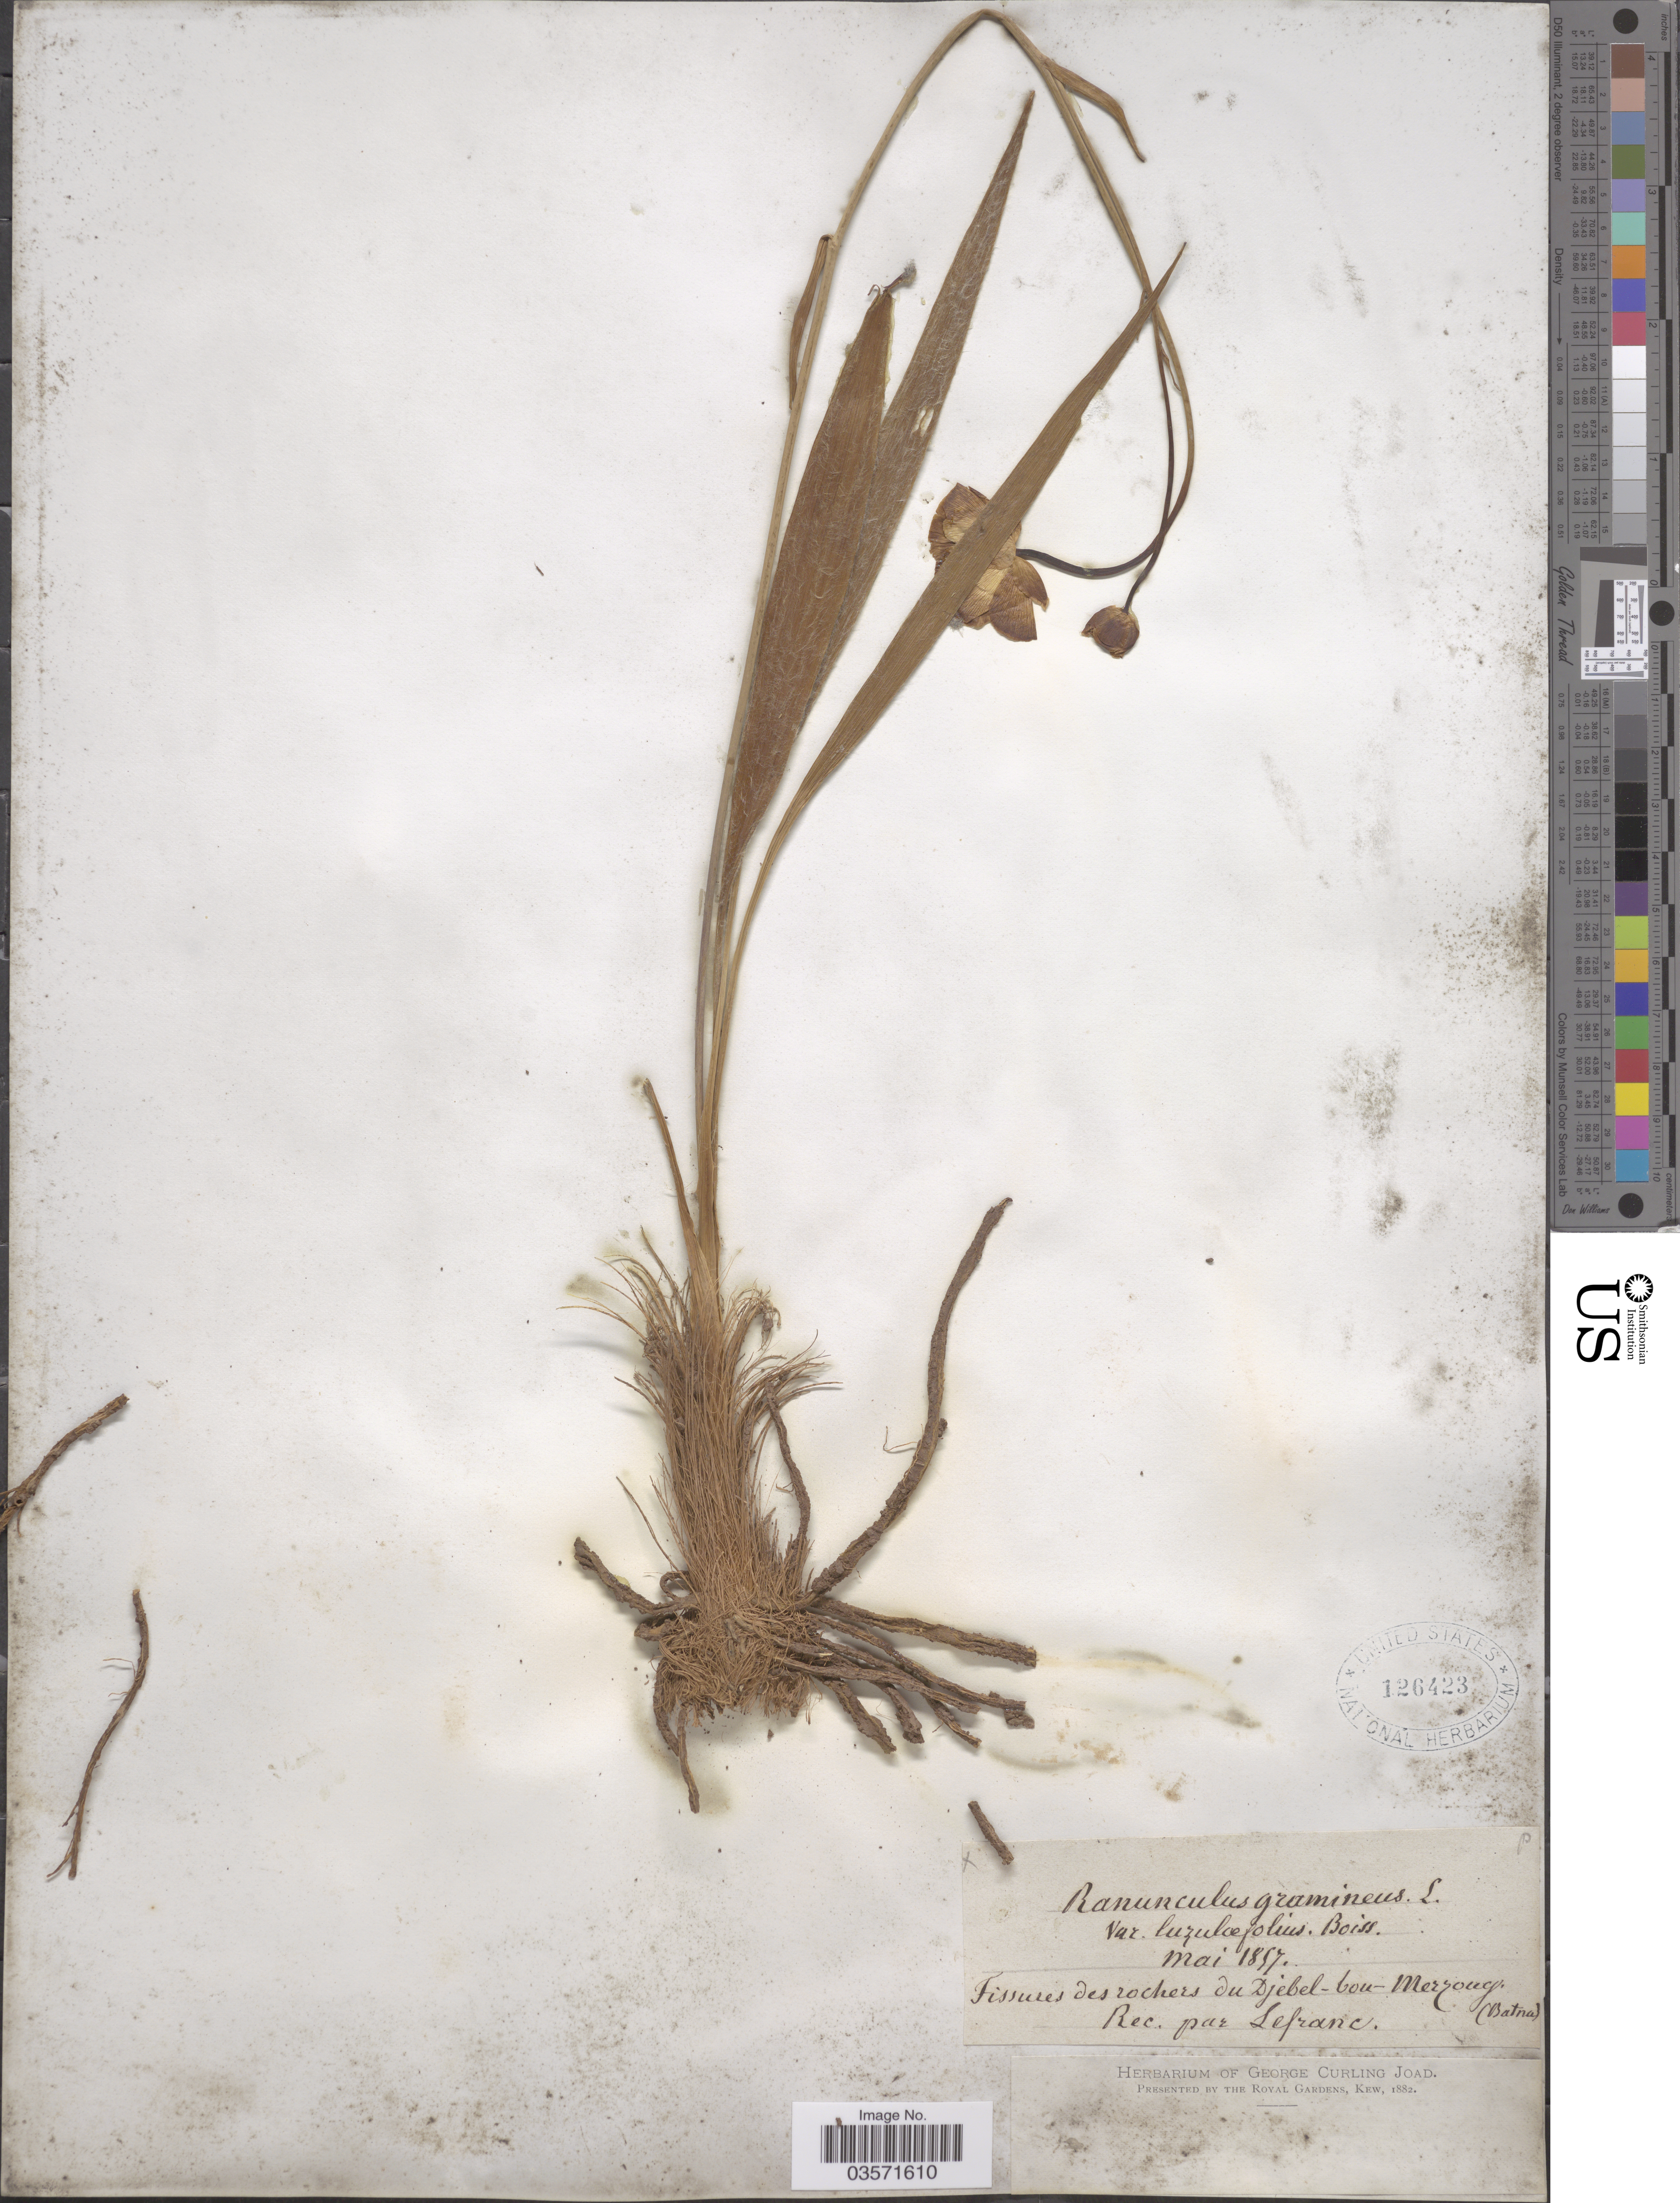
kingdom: Plantae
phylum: Tracheophyta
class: Magnoliopsida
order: Ranunculales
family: Ranunculaceae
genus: Ranunculus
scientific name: Ranunculus gramineus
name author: L.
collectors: Lefranc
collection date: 1857-05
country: Algeria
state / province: Batna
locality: Fissures des rochers du Djebel-bou-Merzoug. (Batna).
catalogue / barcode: US 126423